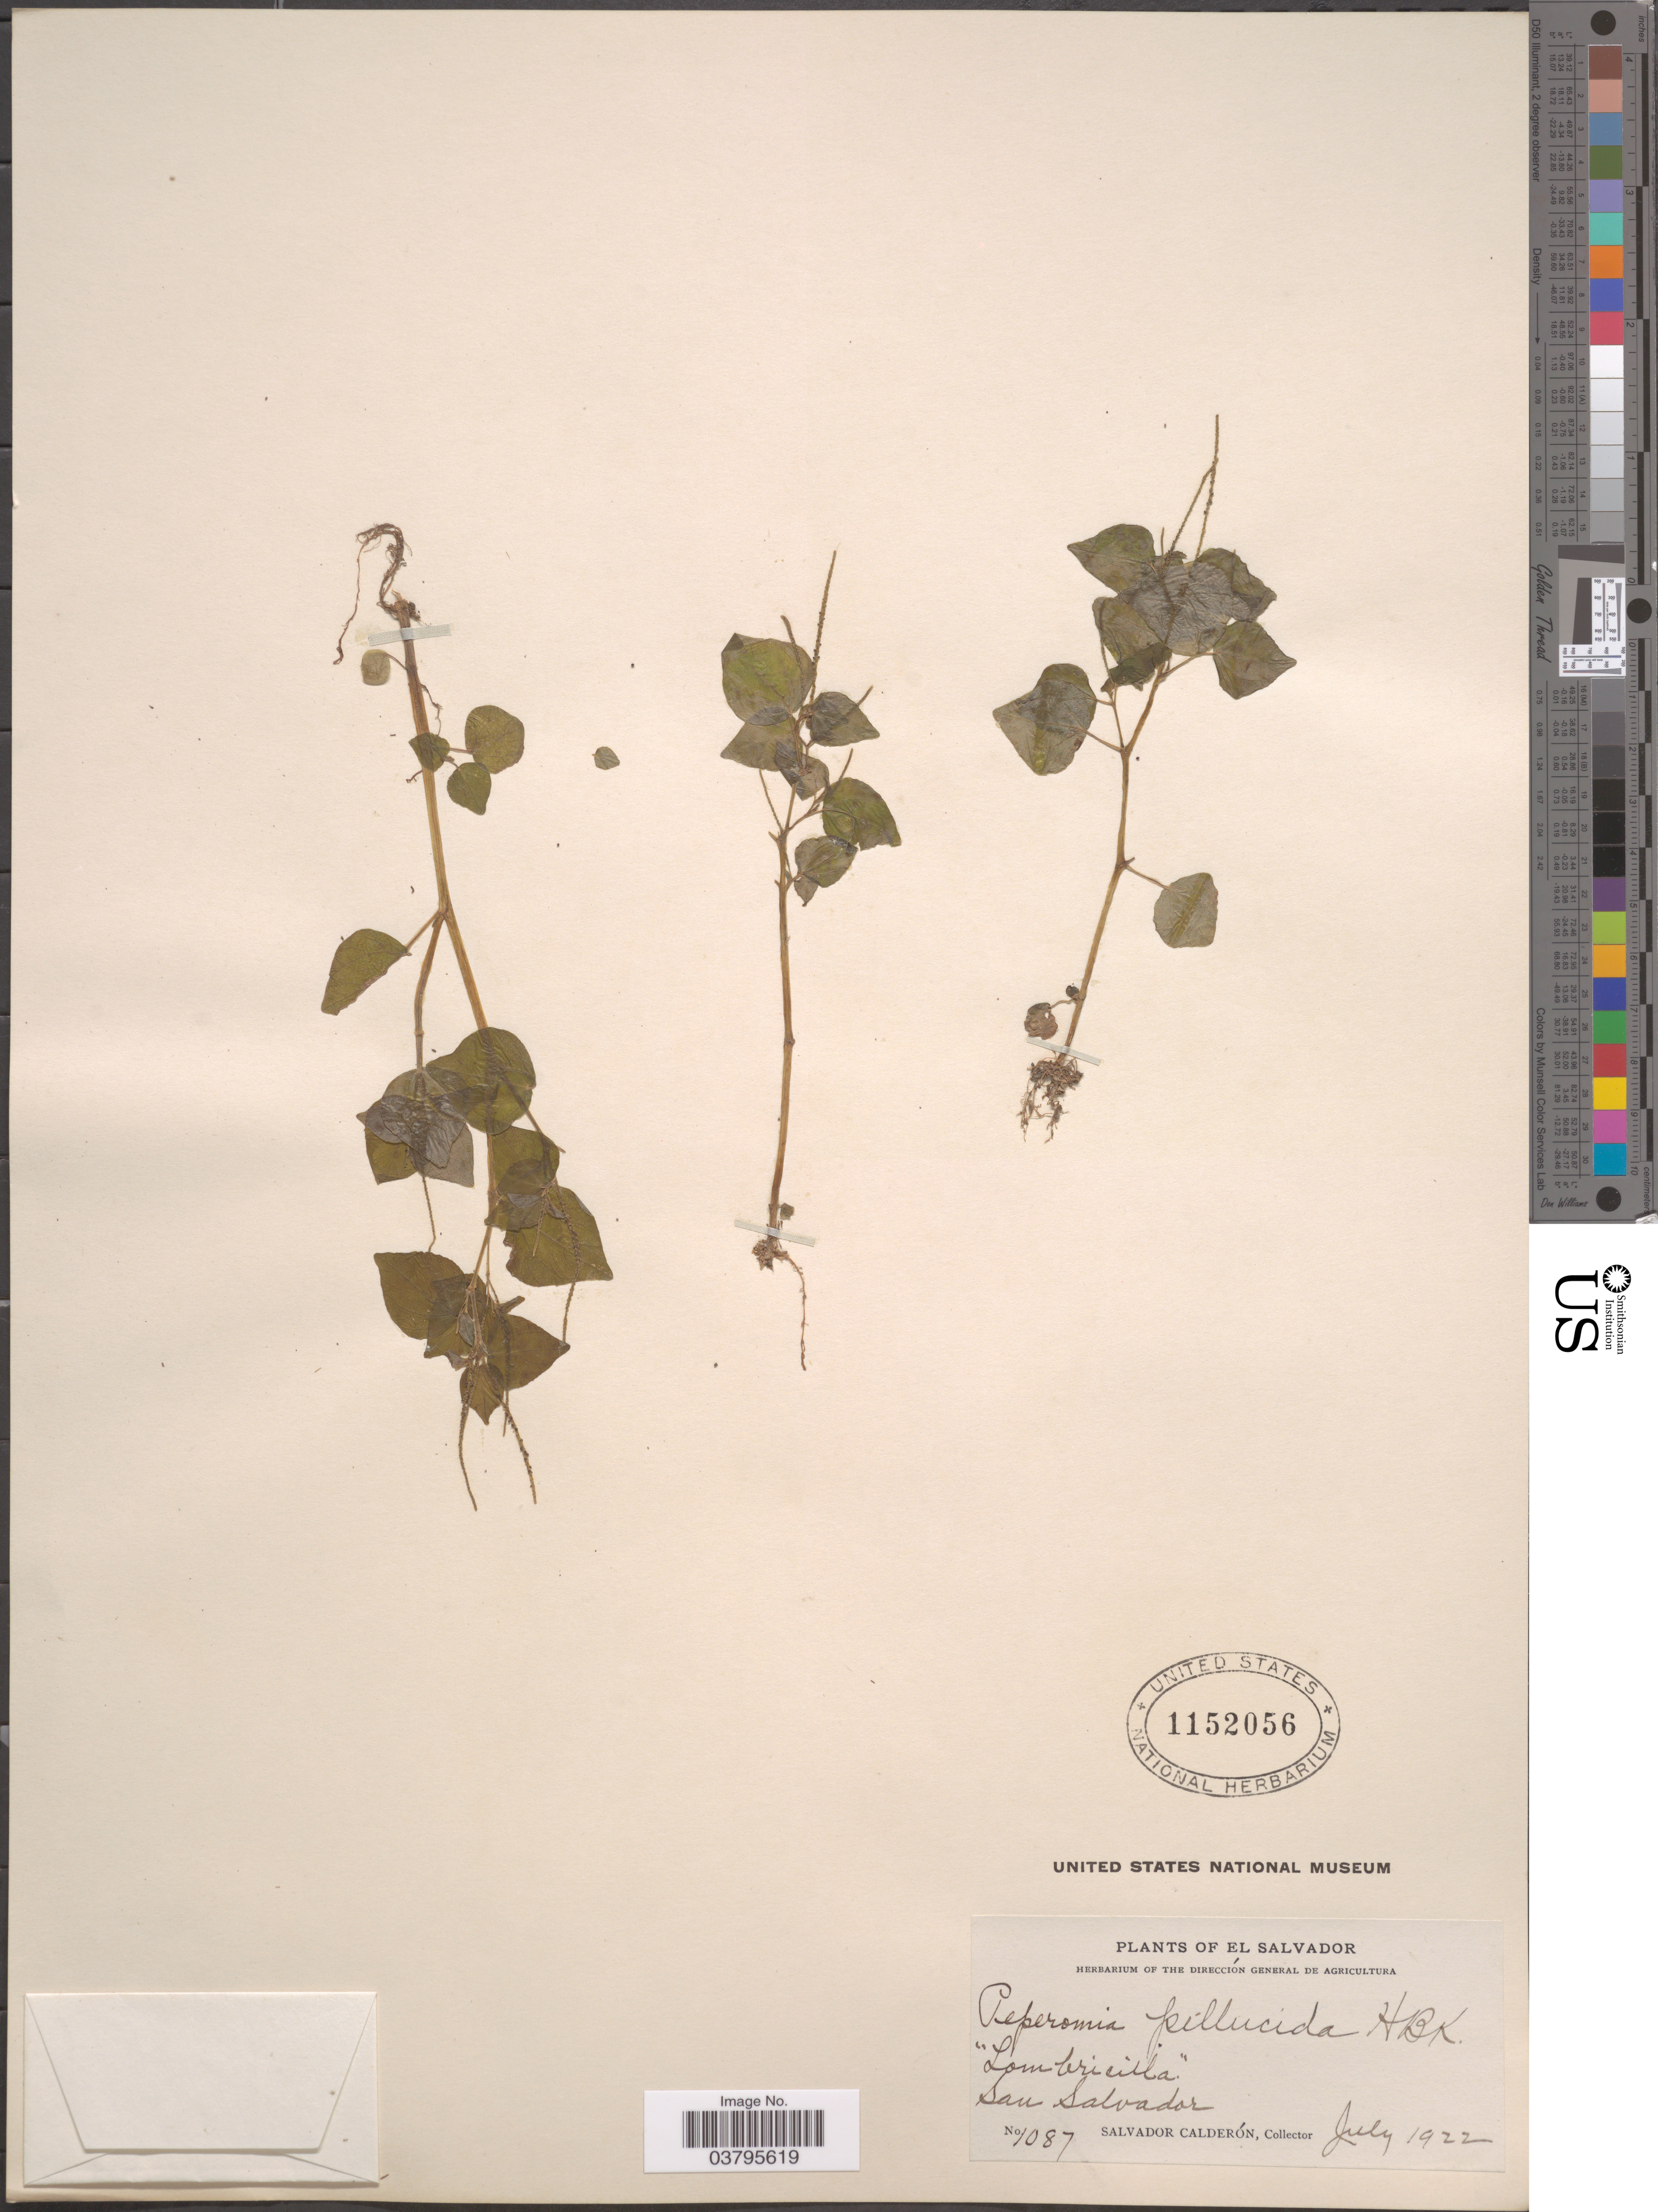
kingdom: Plantae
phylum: Tracheophyta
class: Magnoliopsida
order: Piperales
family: Piperaceae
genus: Peperomia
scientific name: Peperomia pellucida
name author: (L.) Kunth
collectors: S. Calderón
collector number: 1087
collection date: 1922-07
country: El Salvador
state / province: San Salvador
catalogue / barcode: US 1152056